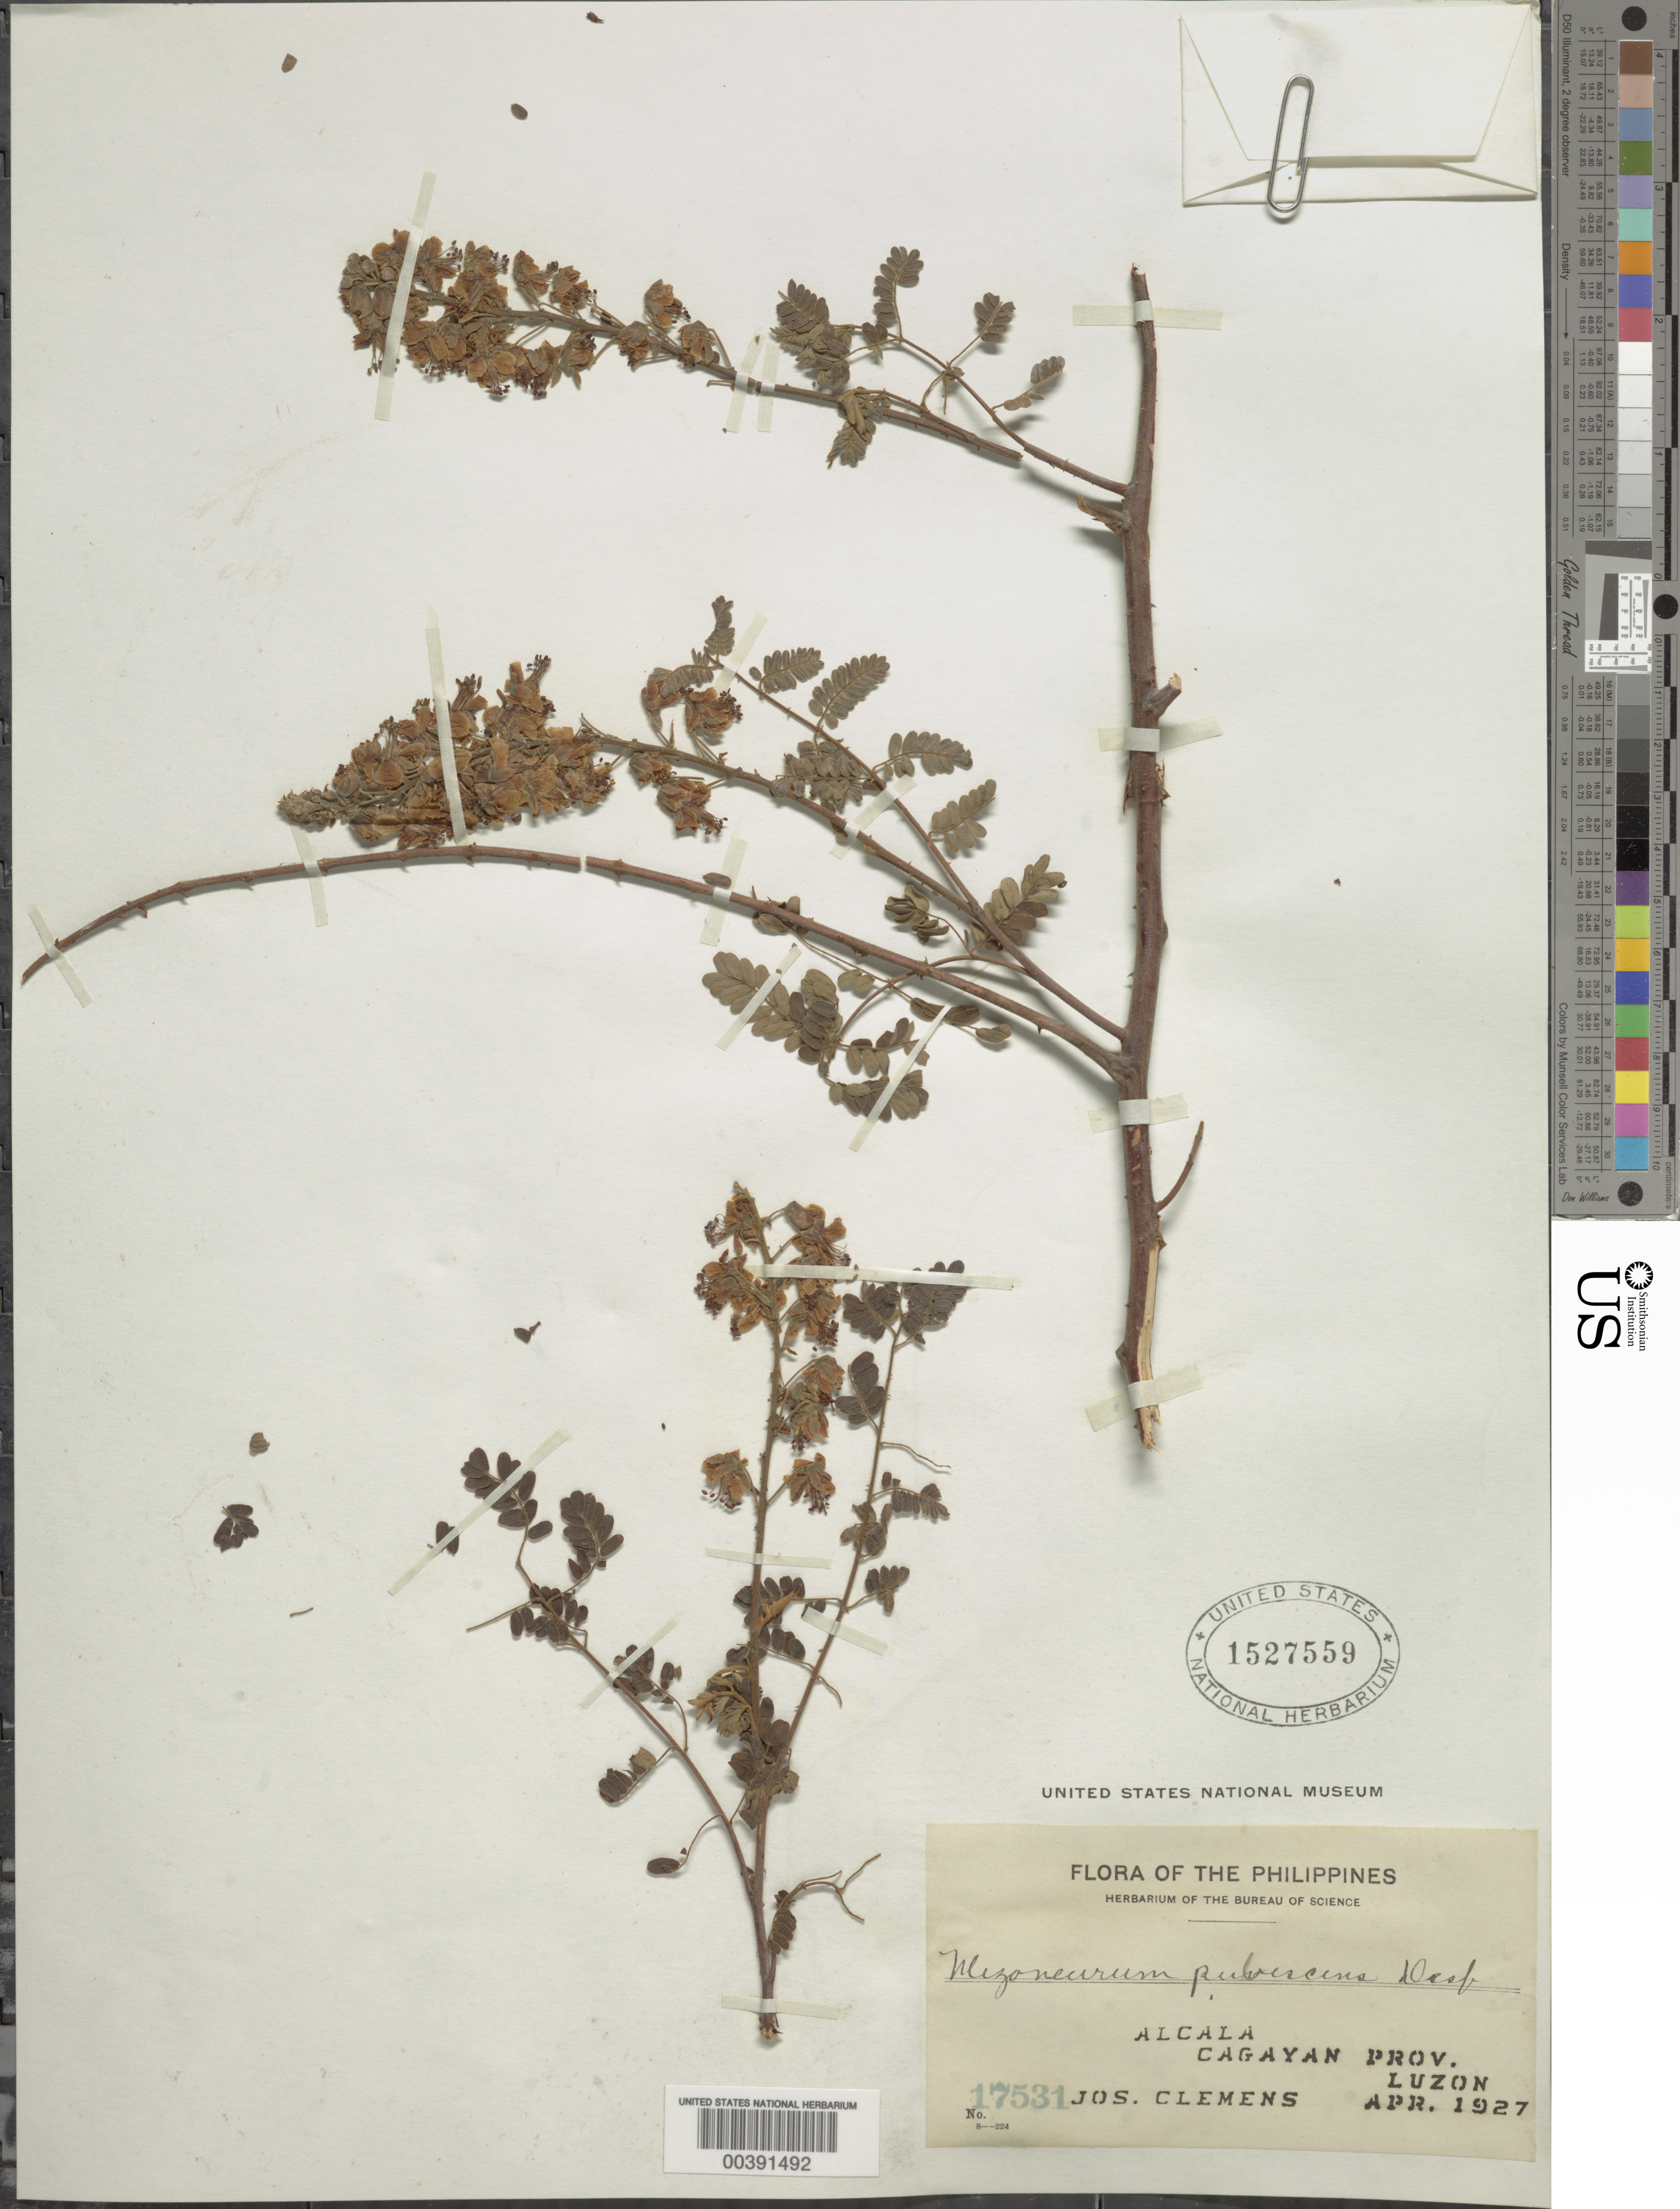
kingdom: Plantae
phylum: Tracheophyta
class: Magnoliopsida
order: Fabales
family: Fabaceae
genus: Mezoneuron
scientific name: Mezoneuron pubescens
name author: Desf.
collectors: J. Clemens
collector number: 17531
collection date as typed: Apr 1927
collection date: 1927-04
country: Philippines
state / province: Cagayan Valley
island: Luzon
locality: Alcala. Cagayan.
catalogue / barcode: US 1527559